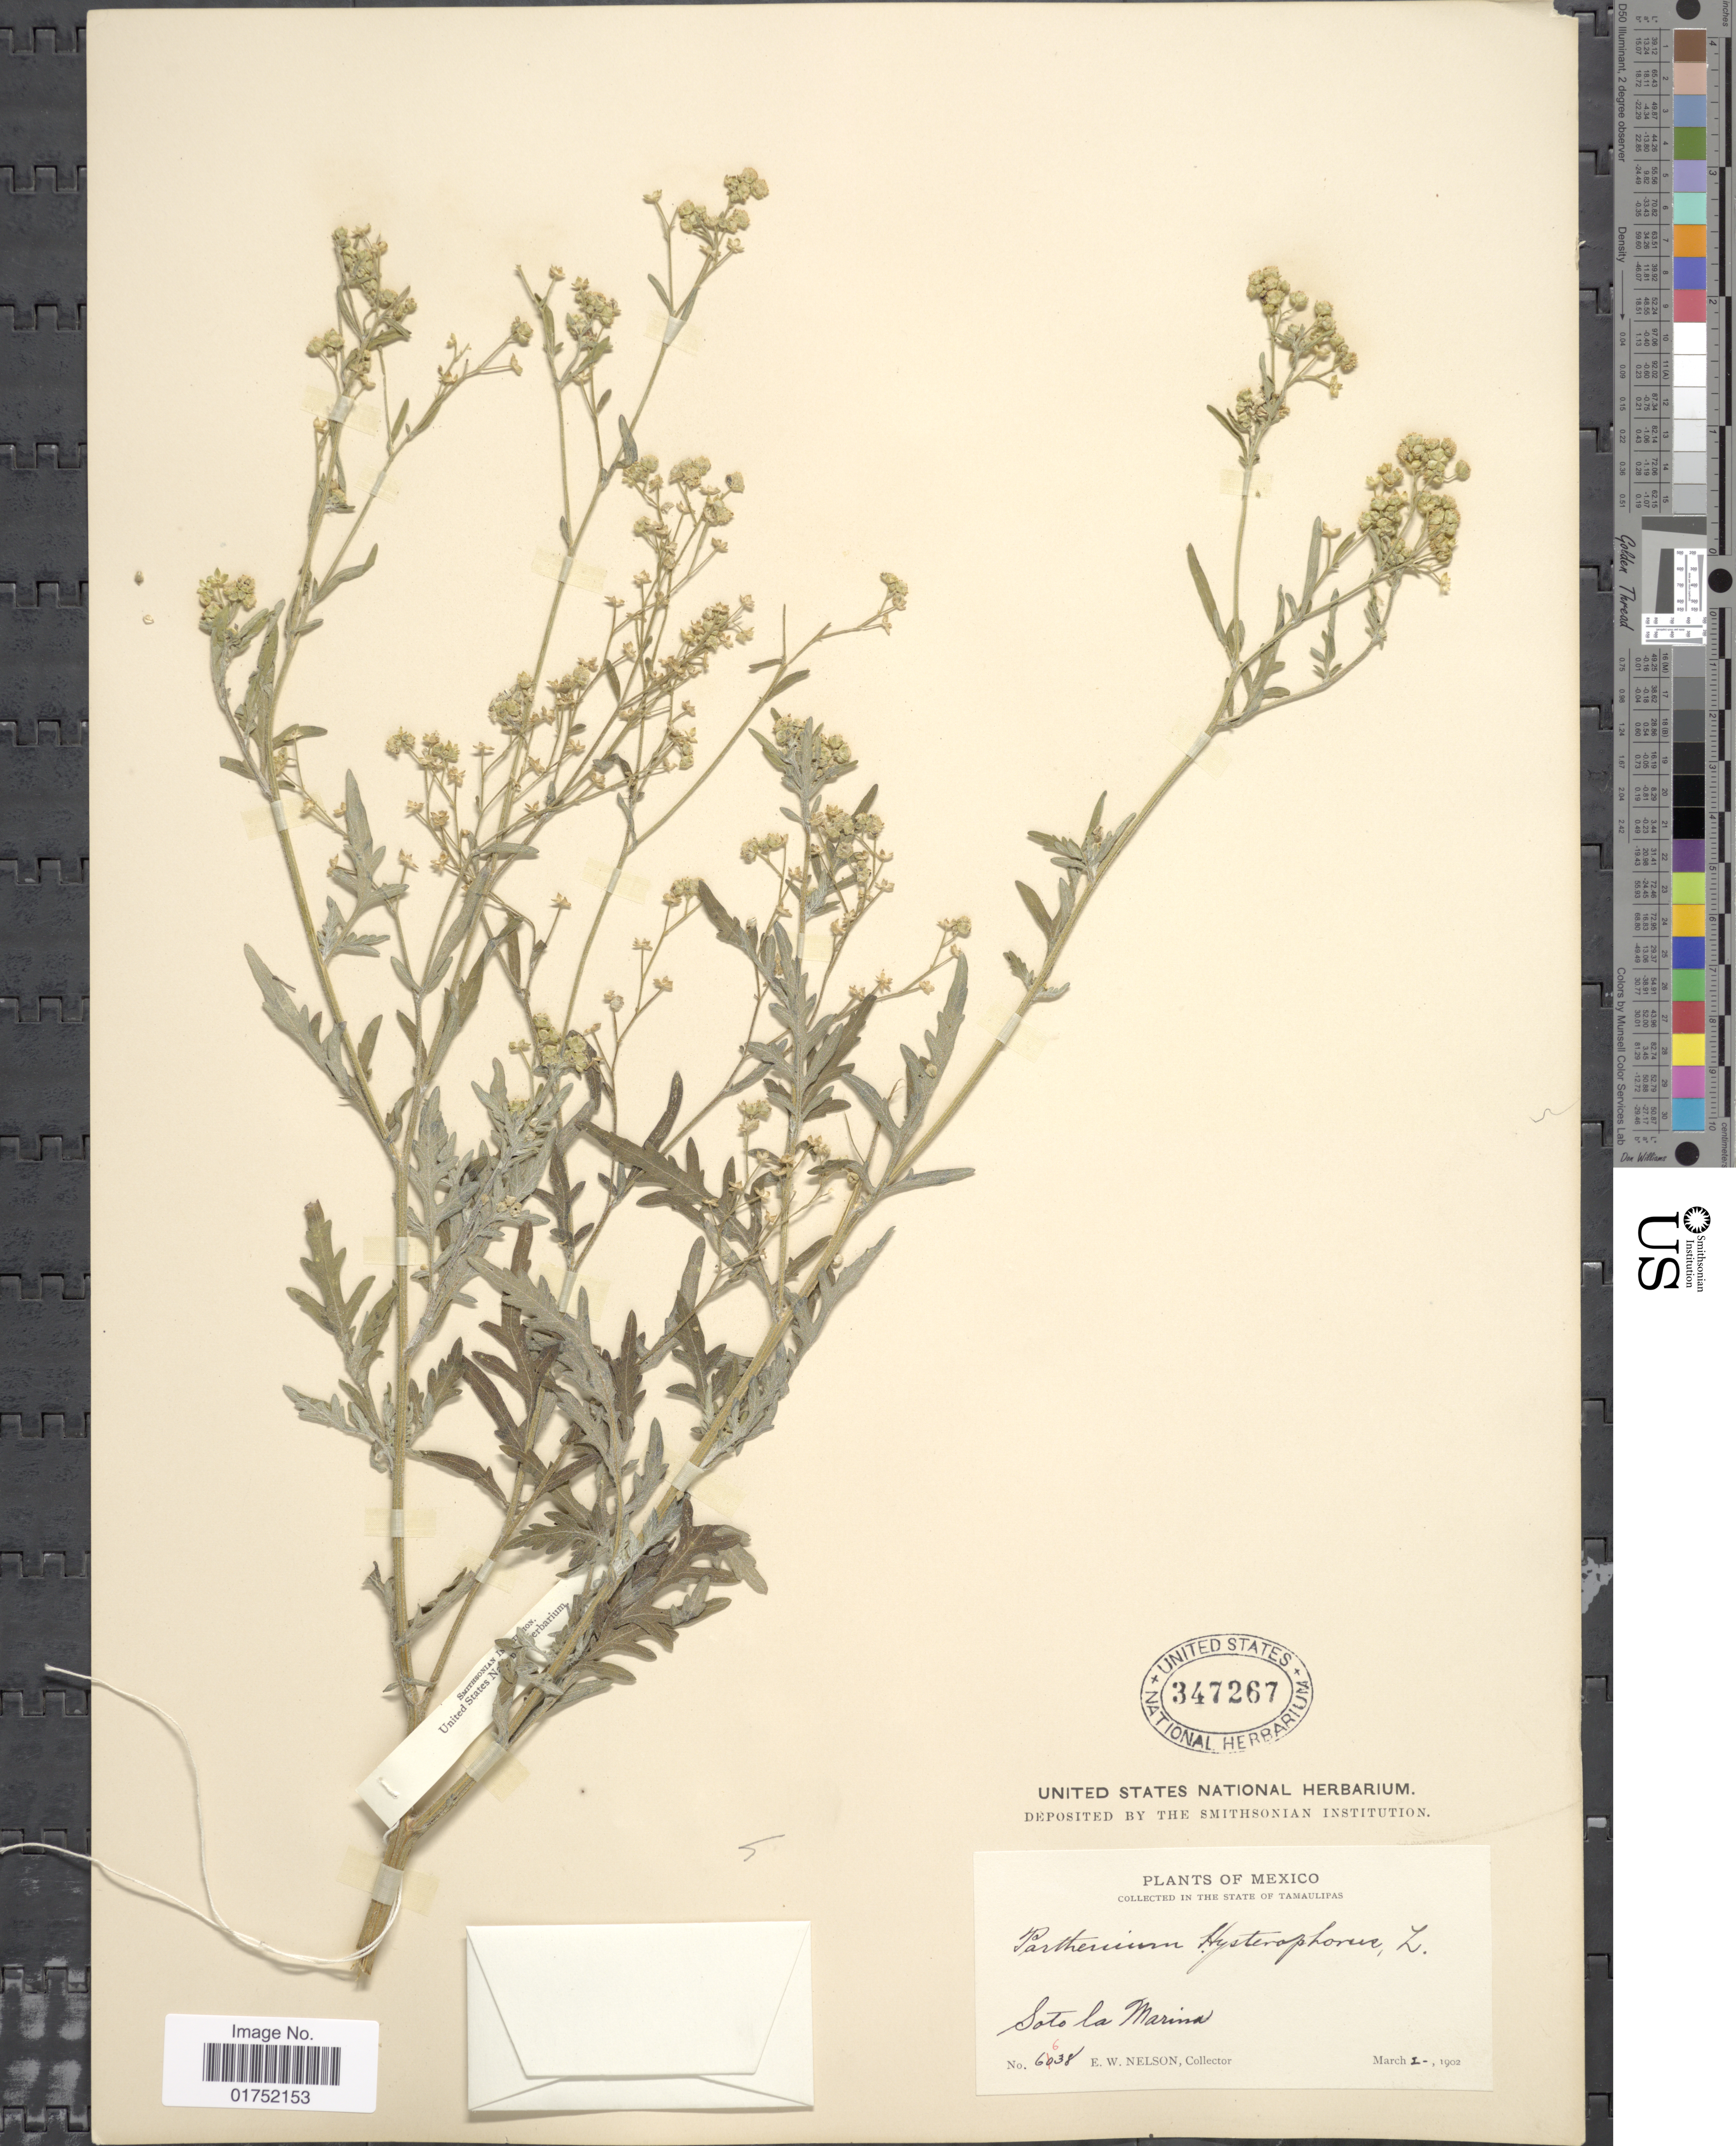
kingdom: Plantae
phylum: Tracheophyta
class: Magnoliopsida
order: Asterales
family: Asteraceae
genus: Parthenium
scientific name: Parthenium hysterophorus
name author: L.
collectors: E. W. Nelson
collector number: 6638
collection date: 1902-03-01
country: Mexico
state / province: Tamaulipas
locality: Soto la Marina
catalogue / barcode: US 347267